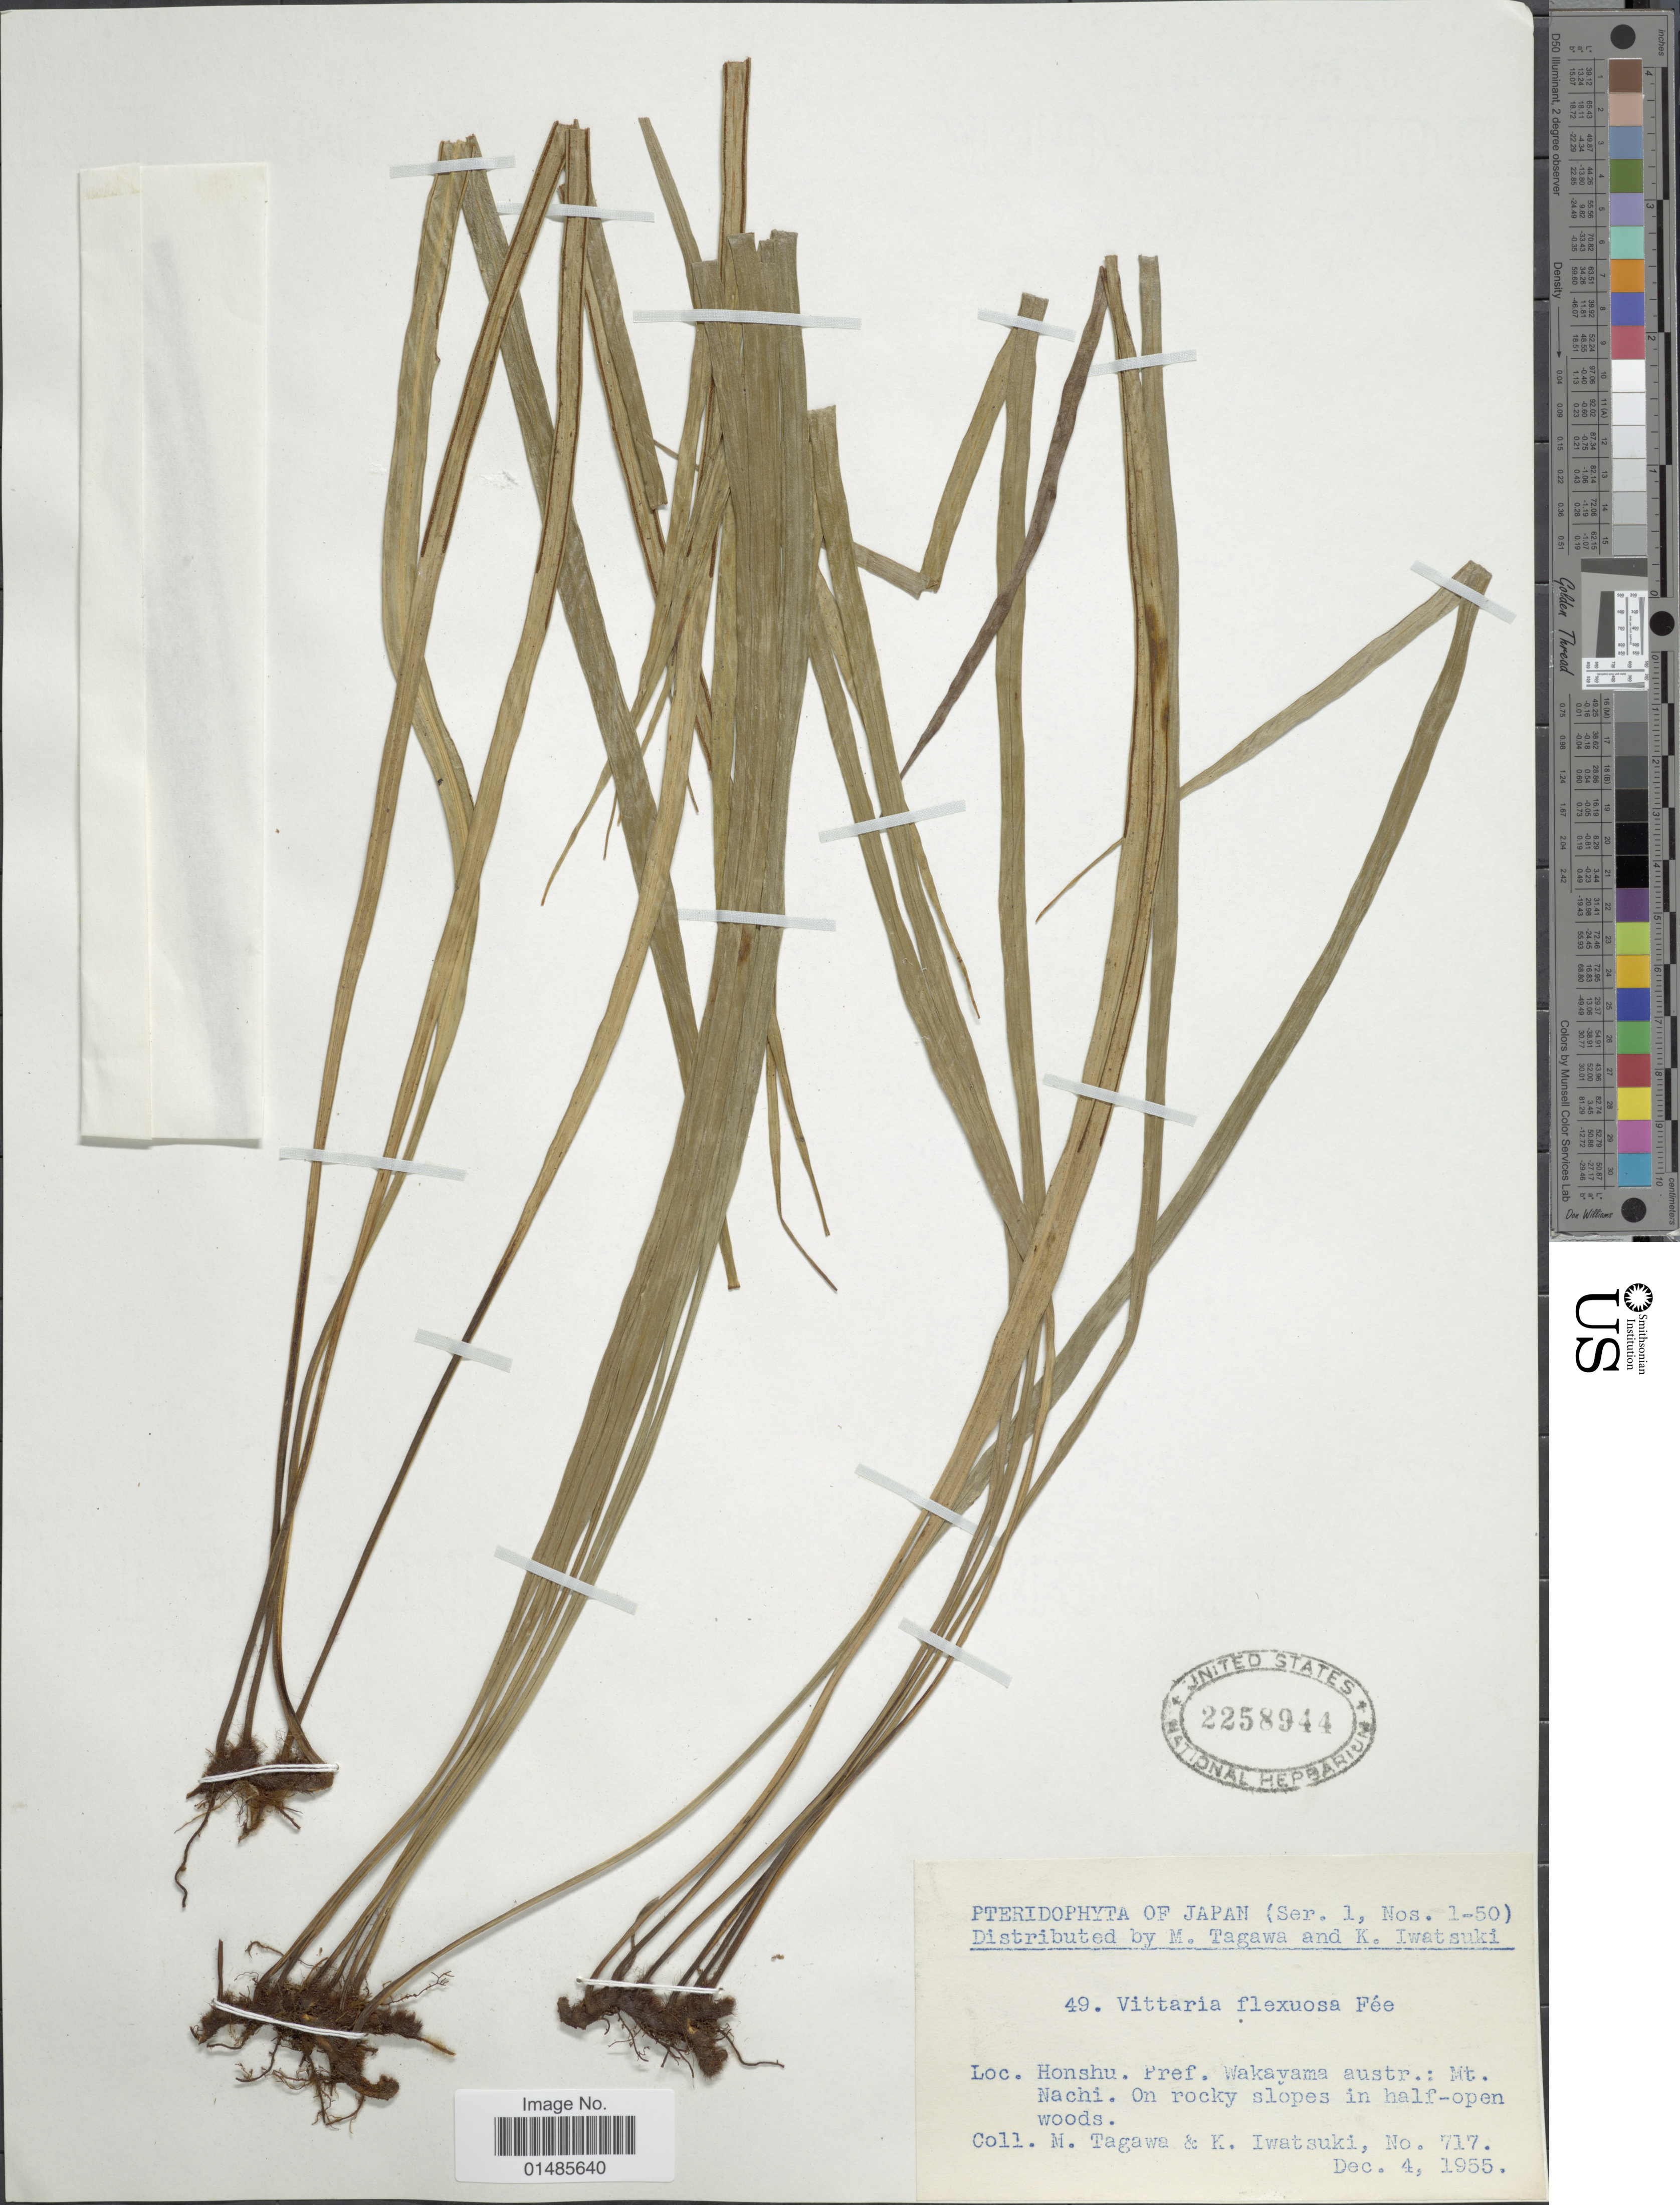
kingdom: Plantae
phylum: Tracheophyta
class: Polypodiopsida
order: Polypodiales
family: Pteridaceae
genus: Haplopteris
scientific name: Haplopteris flexuosa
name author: (Fée) E.H. Crane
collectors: M. Tagawa & K. Iwatsuki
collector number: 717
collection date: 1955-12-04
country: Japan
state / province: Wakayama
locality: Honshu. Pref. Wakayama: Mt. Nachi.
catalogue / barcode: US 2258944